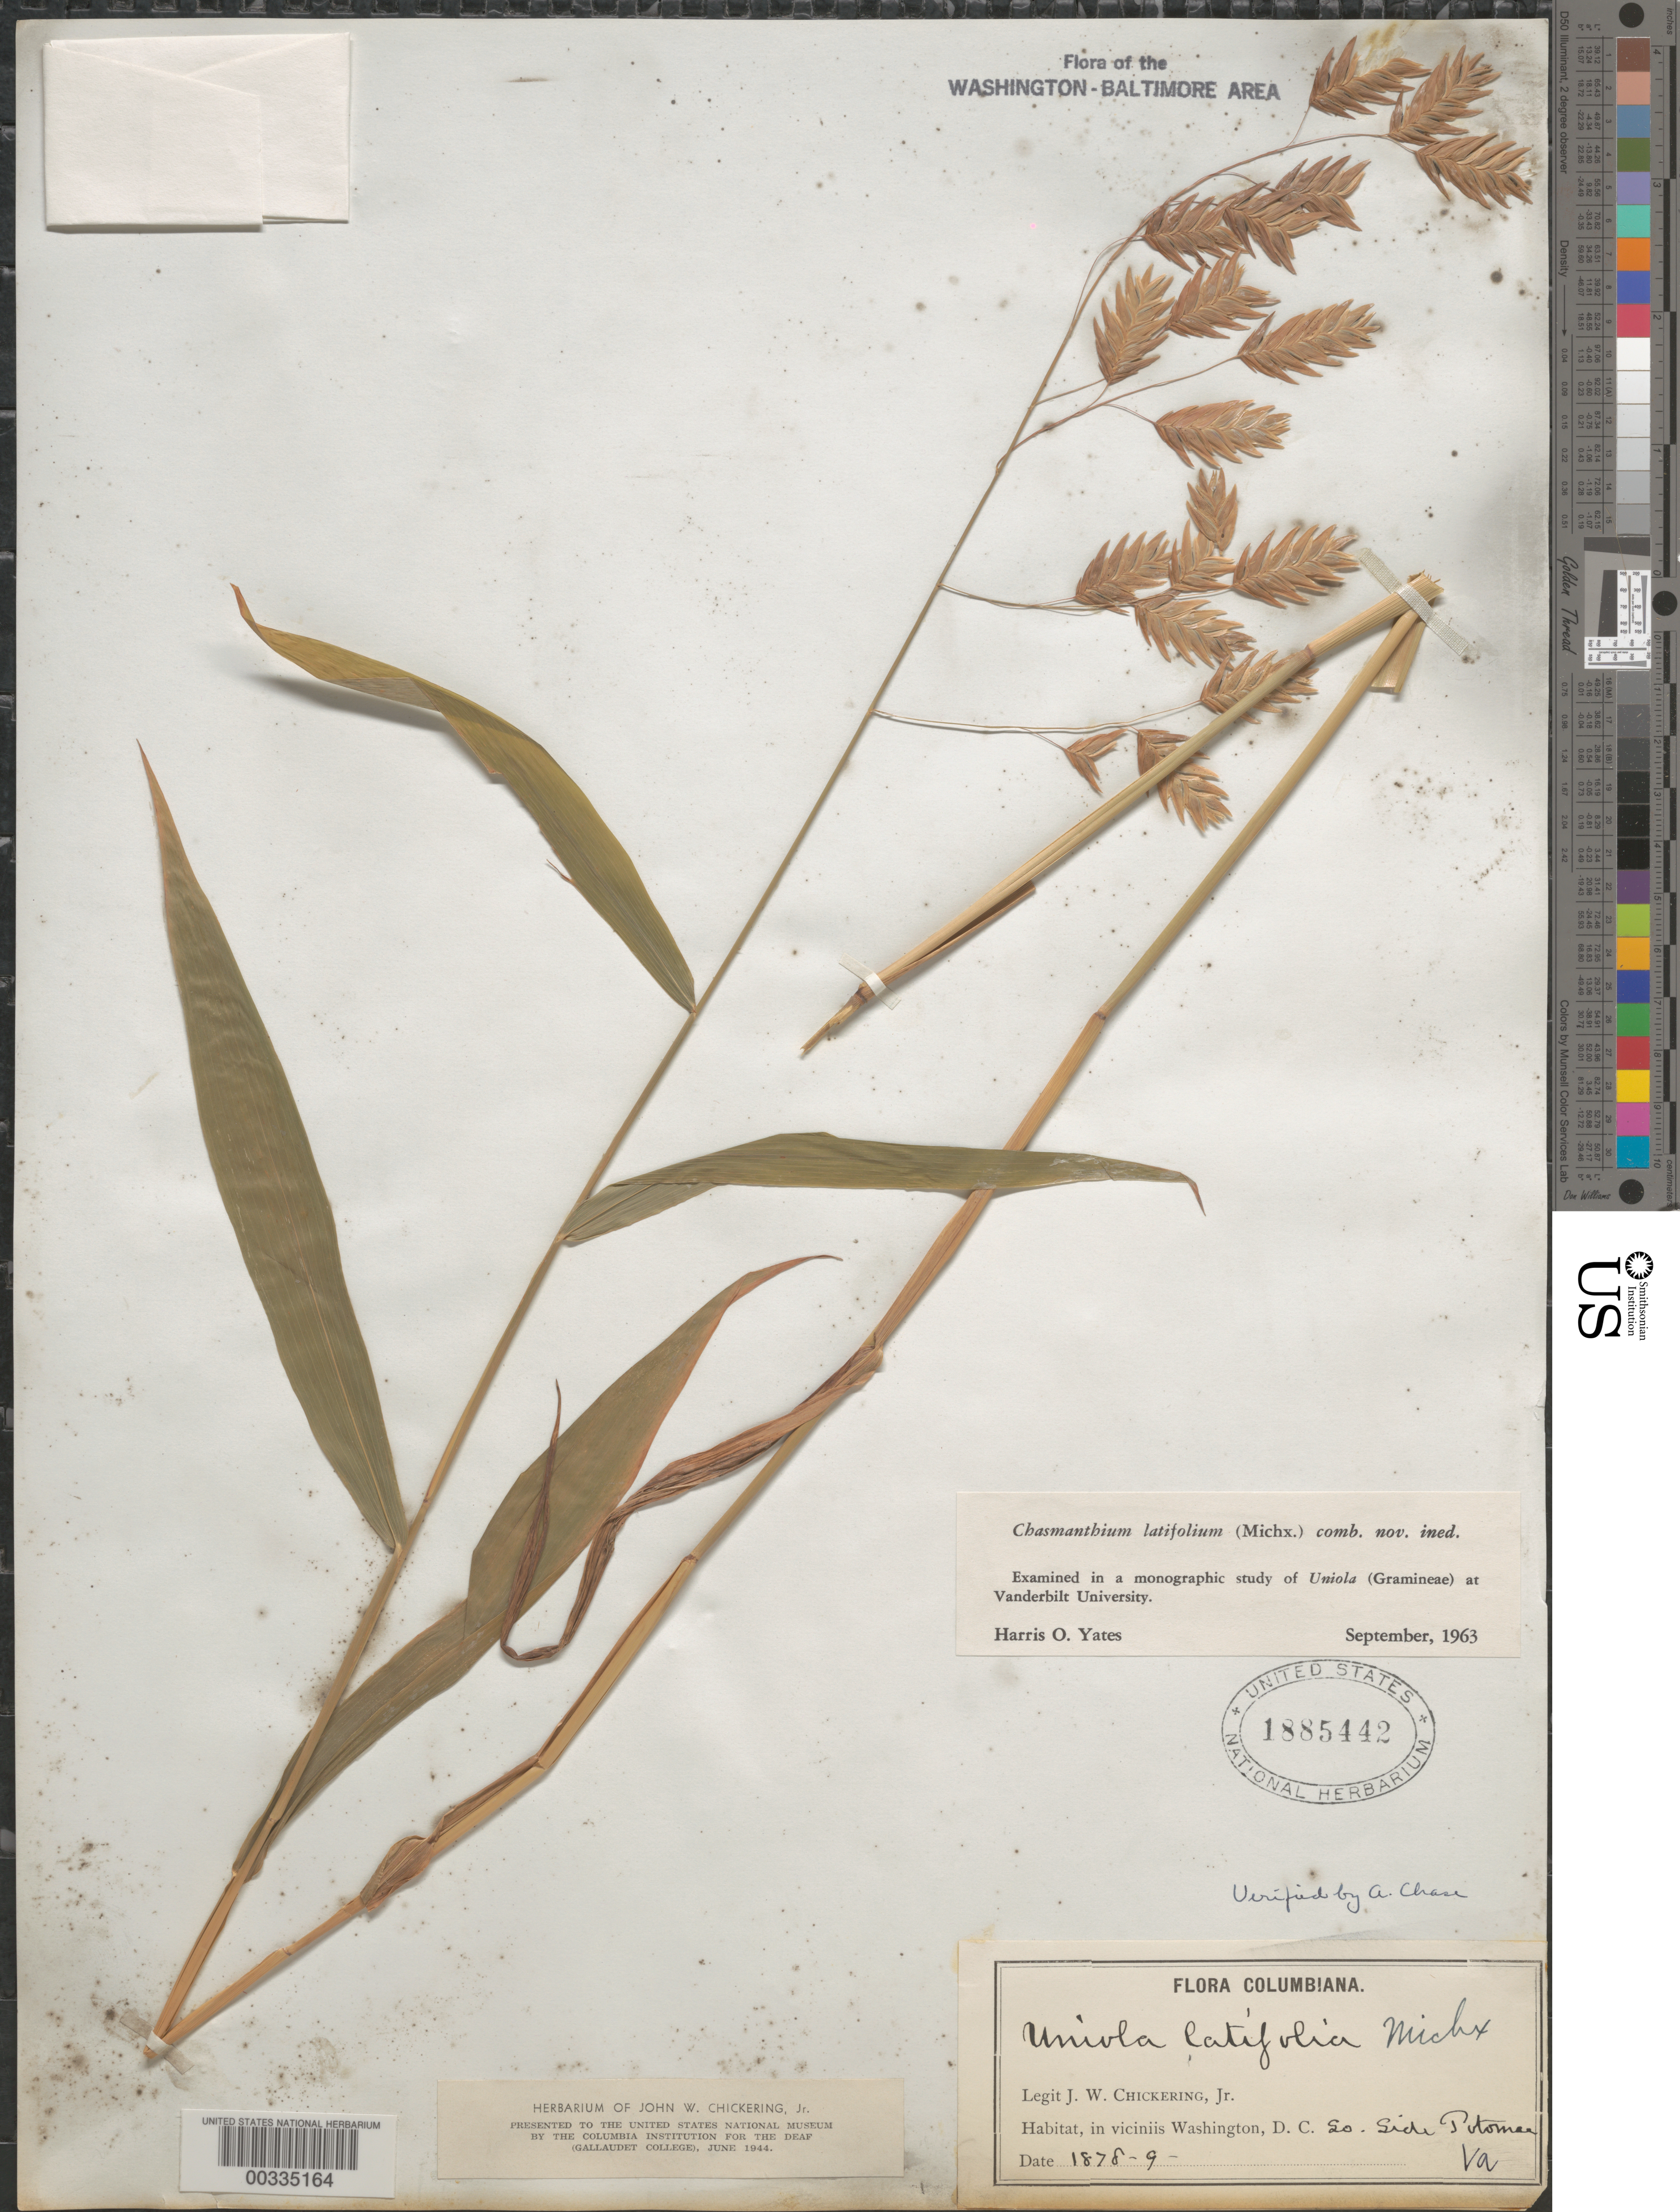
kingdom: Plantae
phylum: Tracheophyta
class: Liliopsida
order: Poales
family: Poaceae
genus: Chasmanthium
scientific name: Chasmanthium latifolium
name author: (Michx.) H.O. Yates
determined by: Yates, H. O.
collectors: J. Chickering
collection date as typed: Sep 1878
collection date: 1878-09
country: United States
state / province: Virginia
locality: S. side Potomac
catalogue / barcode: US 1885442